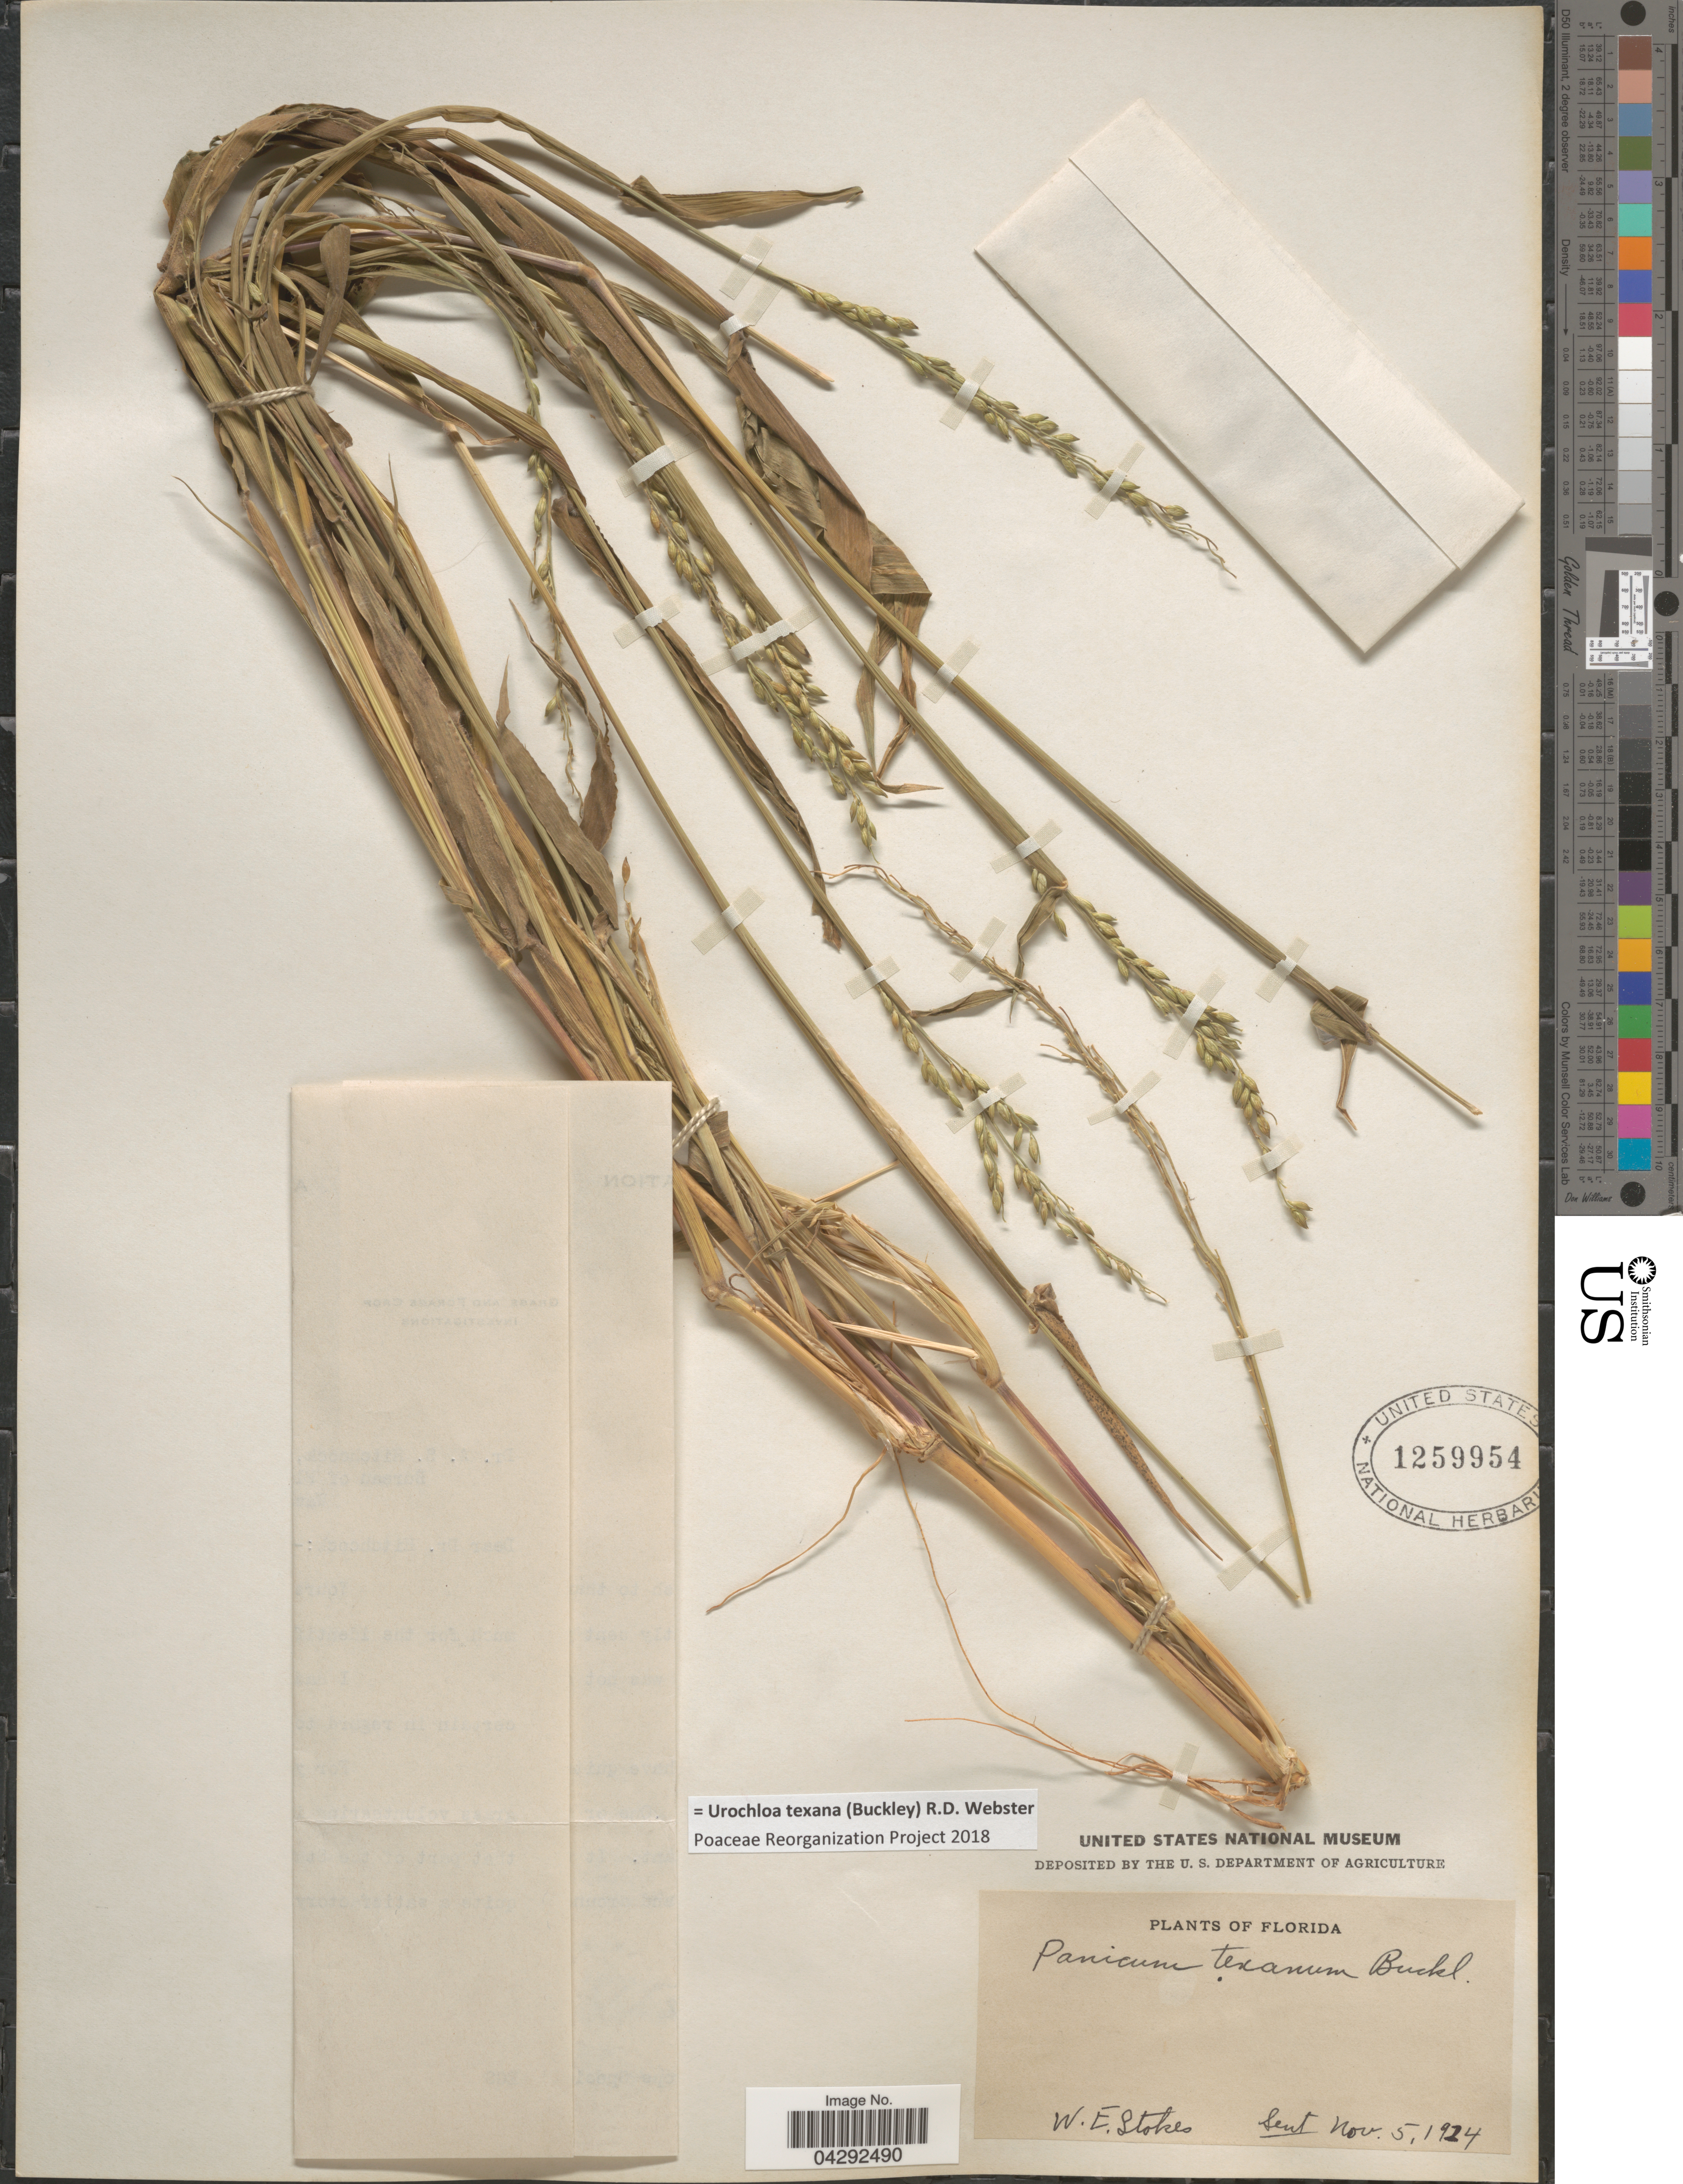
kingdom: Plantae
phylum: Tracheophyta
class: Liliopsida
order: Poales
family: Poaceae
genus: Urochloa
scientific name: Urochloa texana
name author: (Buckley) R.D. Webster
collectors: W. Stokes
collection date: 1924-11-05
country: United States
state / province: Florida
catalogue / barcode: US 1259954